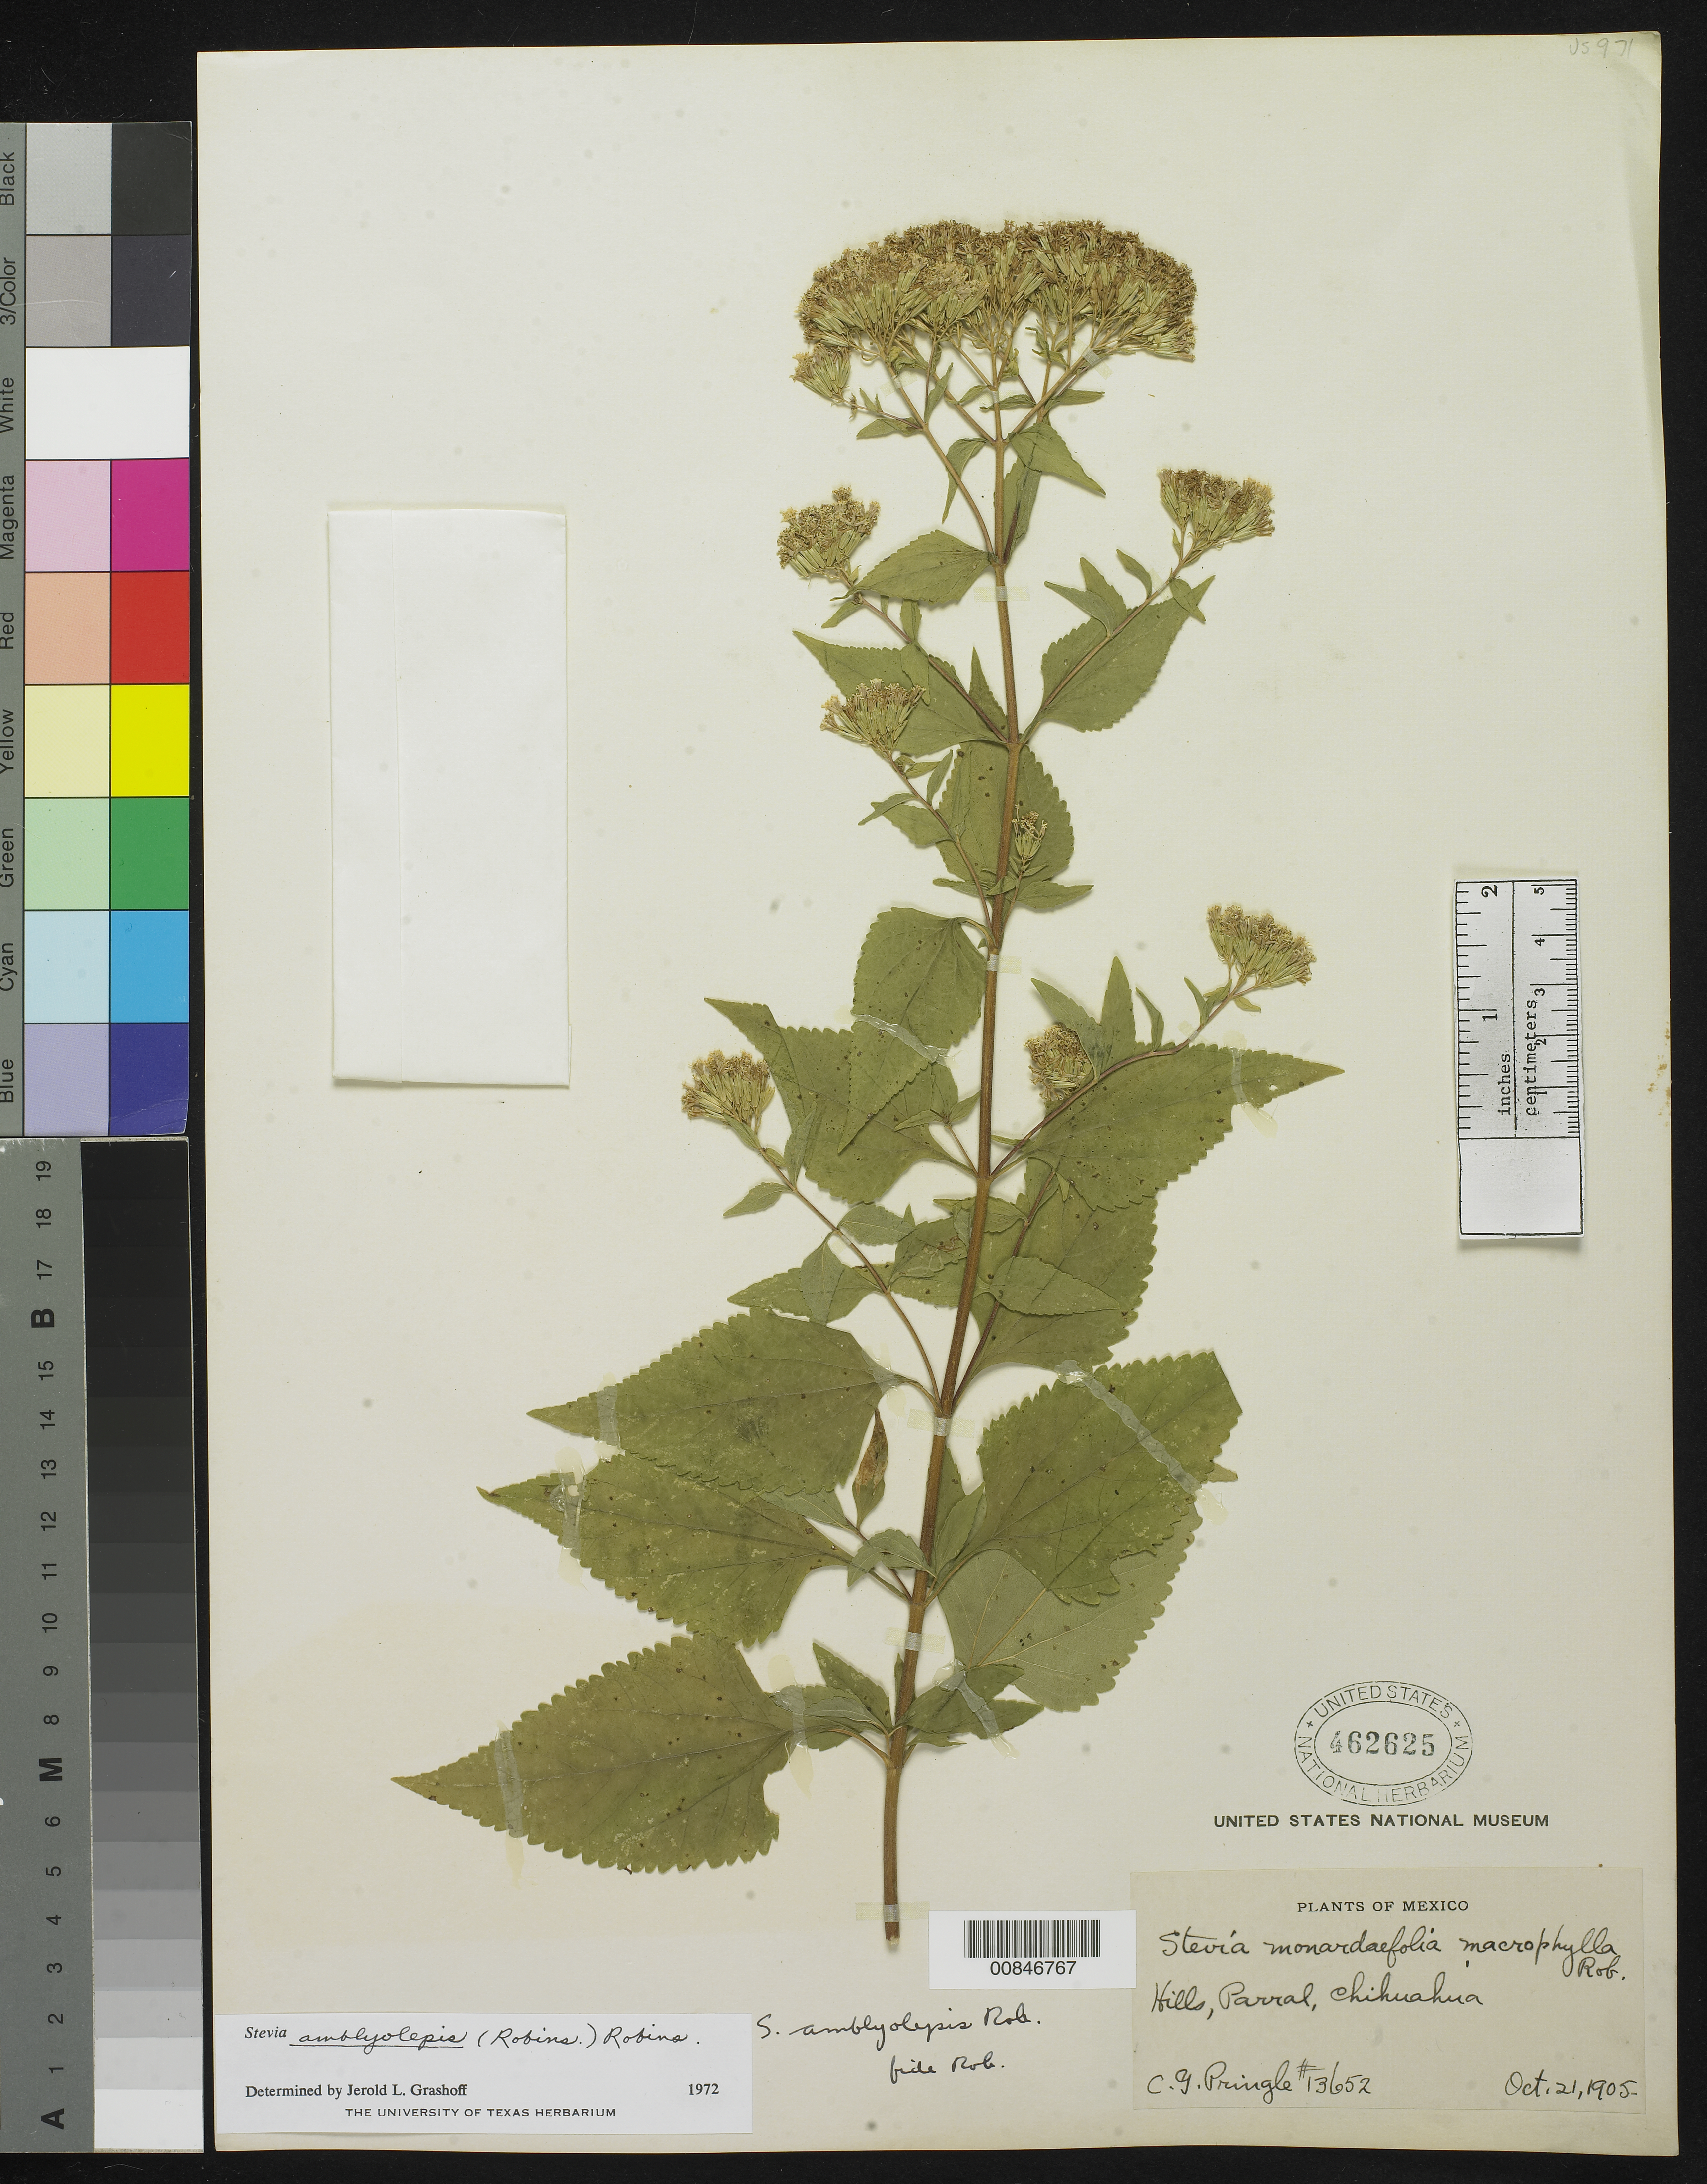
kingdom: Plantae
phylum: Tracheophyta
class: Magnoliopsida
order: Asterales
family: Asteraceae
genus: Stevia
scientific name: Stevia amblyolepis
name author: (B.L. Rob.) B.L. Rob.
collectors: C. G. Pringle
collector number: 13652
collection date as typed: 21 Oct 1905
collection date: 1905-10-21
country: Mexico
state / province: Chihuahua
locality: Parral, Chihuahua.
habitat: Hills.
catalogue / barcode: US 462625